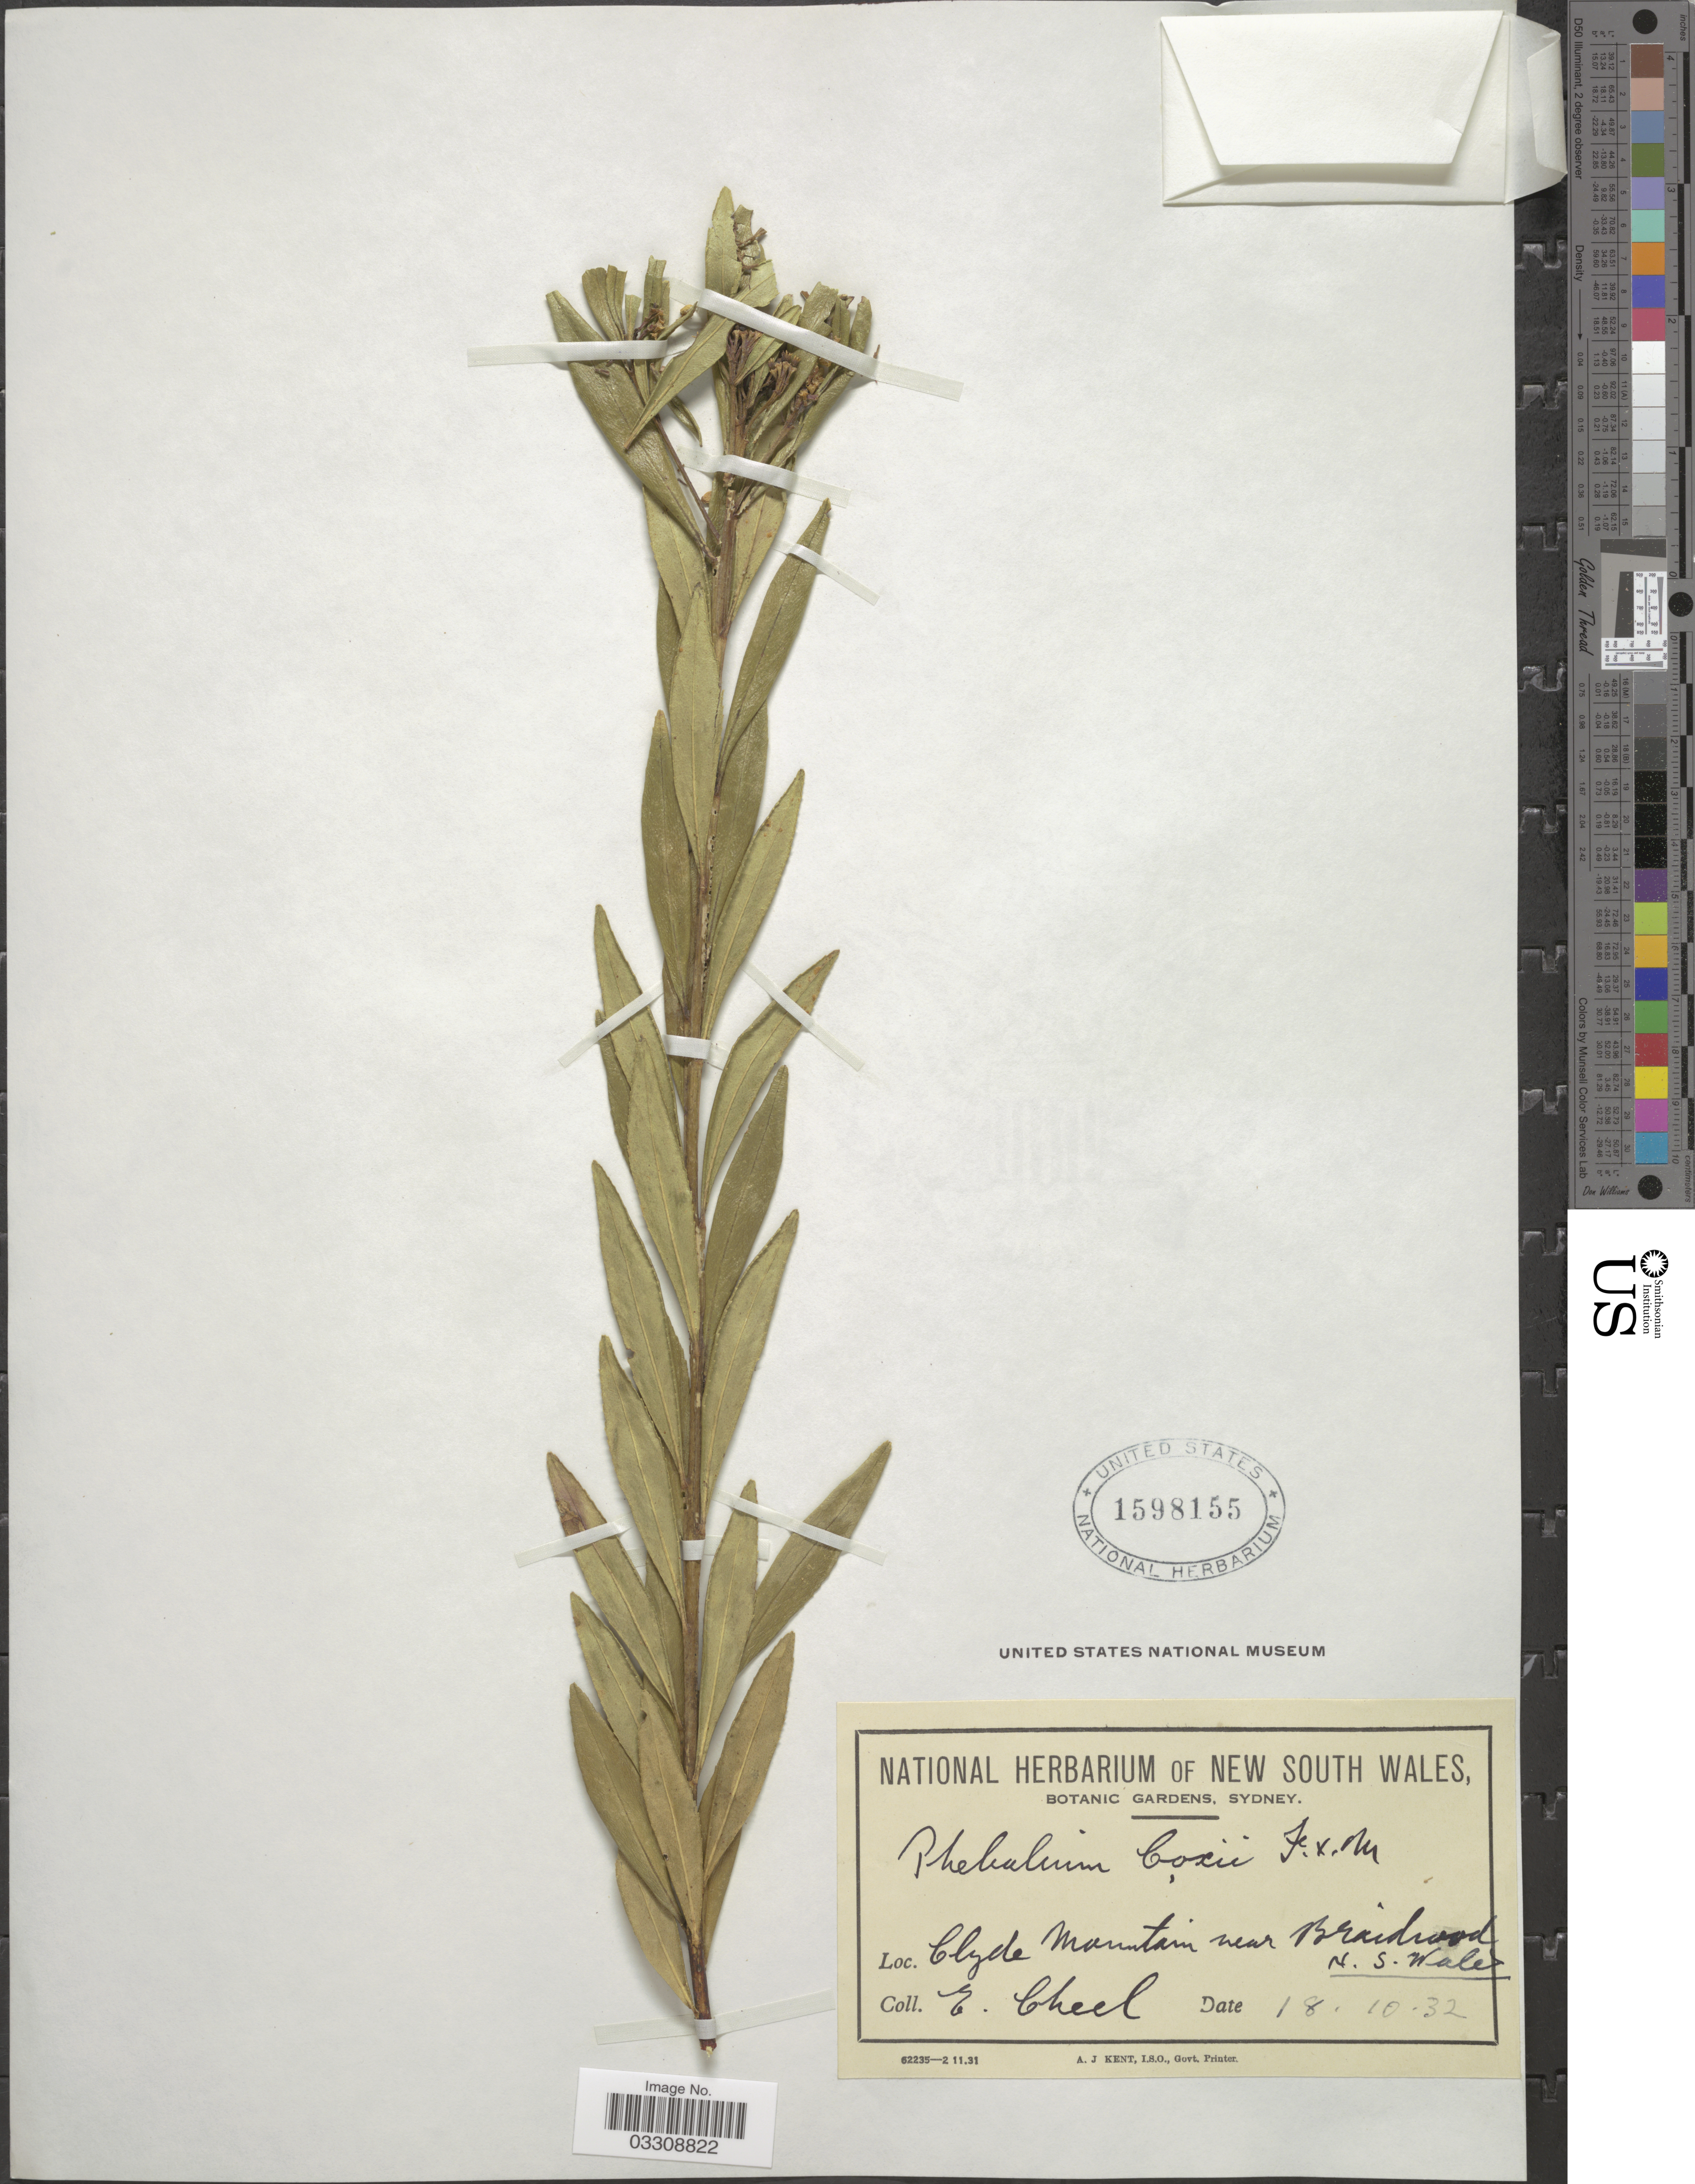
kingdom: Plantae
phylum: Tracheophyta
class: Magnoliopsida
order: Sapindales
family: Rutaceae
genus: Leionema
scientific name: Leionema coxii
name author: (F. Muell.) Paul G. Wilson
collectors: E. Cheel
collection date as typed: Transcribed d/m/y: 18/10/32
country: Australia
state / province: New South Wales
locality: Clyde Mountain near Braidwood.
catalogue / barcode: US 1598155